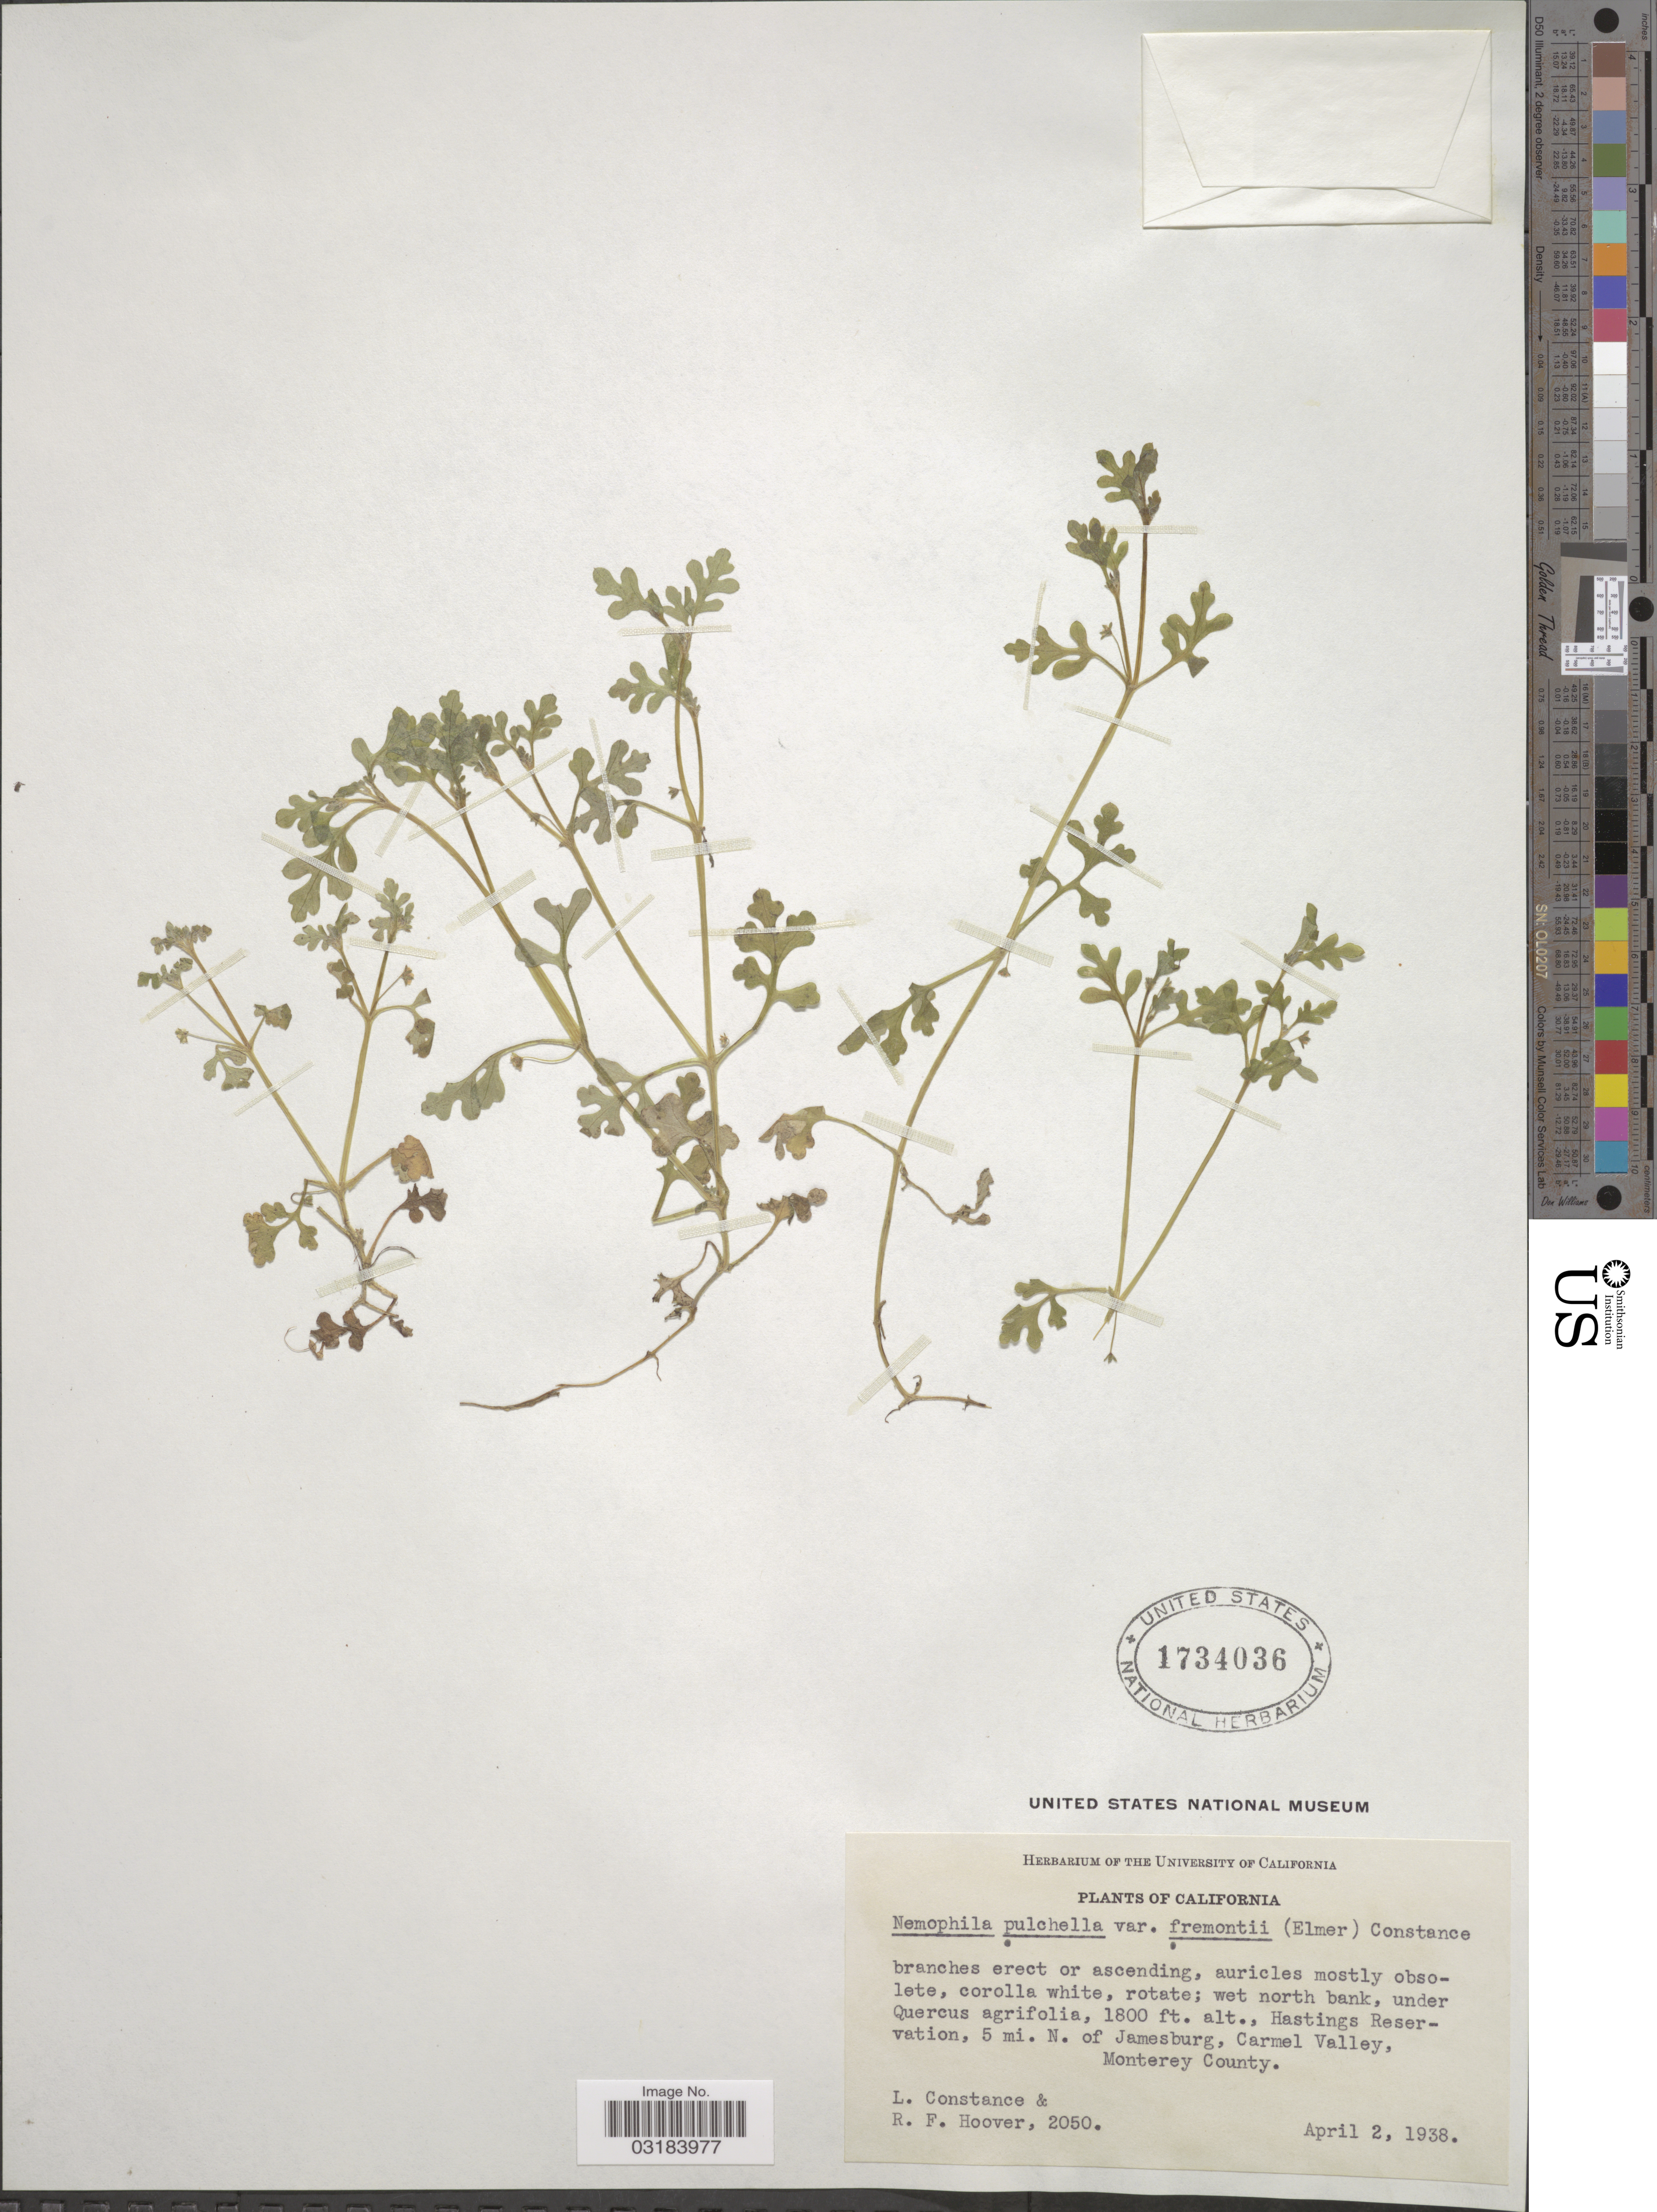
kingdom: Plantae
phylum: Tracheophyta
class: Magnoliopsida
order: Boraginales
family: Hydrophyllaceae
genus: Nemophila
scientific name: Nemophila pulchella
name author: Eastw.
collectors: L. Constance & R. F. Hoover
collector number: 2050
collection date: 1938-04-02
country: United States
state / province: California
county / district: Monterey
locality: Hastings Reservation, 5 mi. N. of Jamesburg, Carmel Valley, Monterey County.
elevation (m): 549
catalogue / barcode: US 1734036